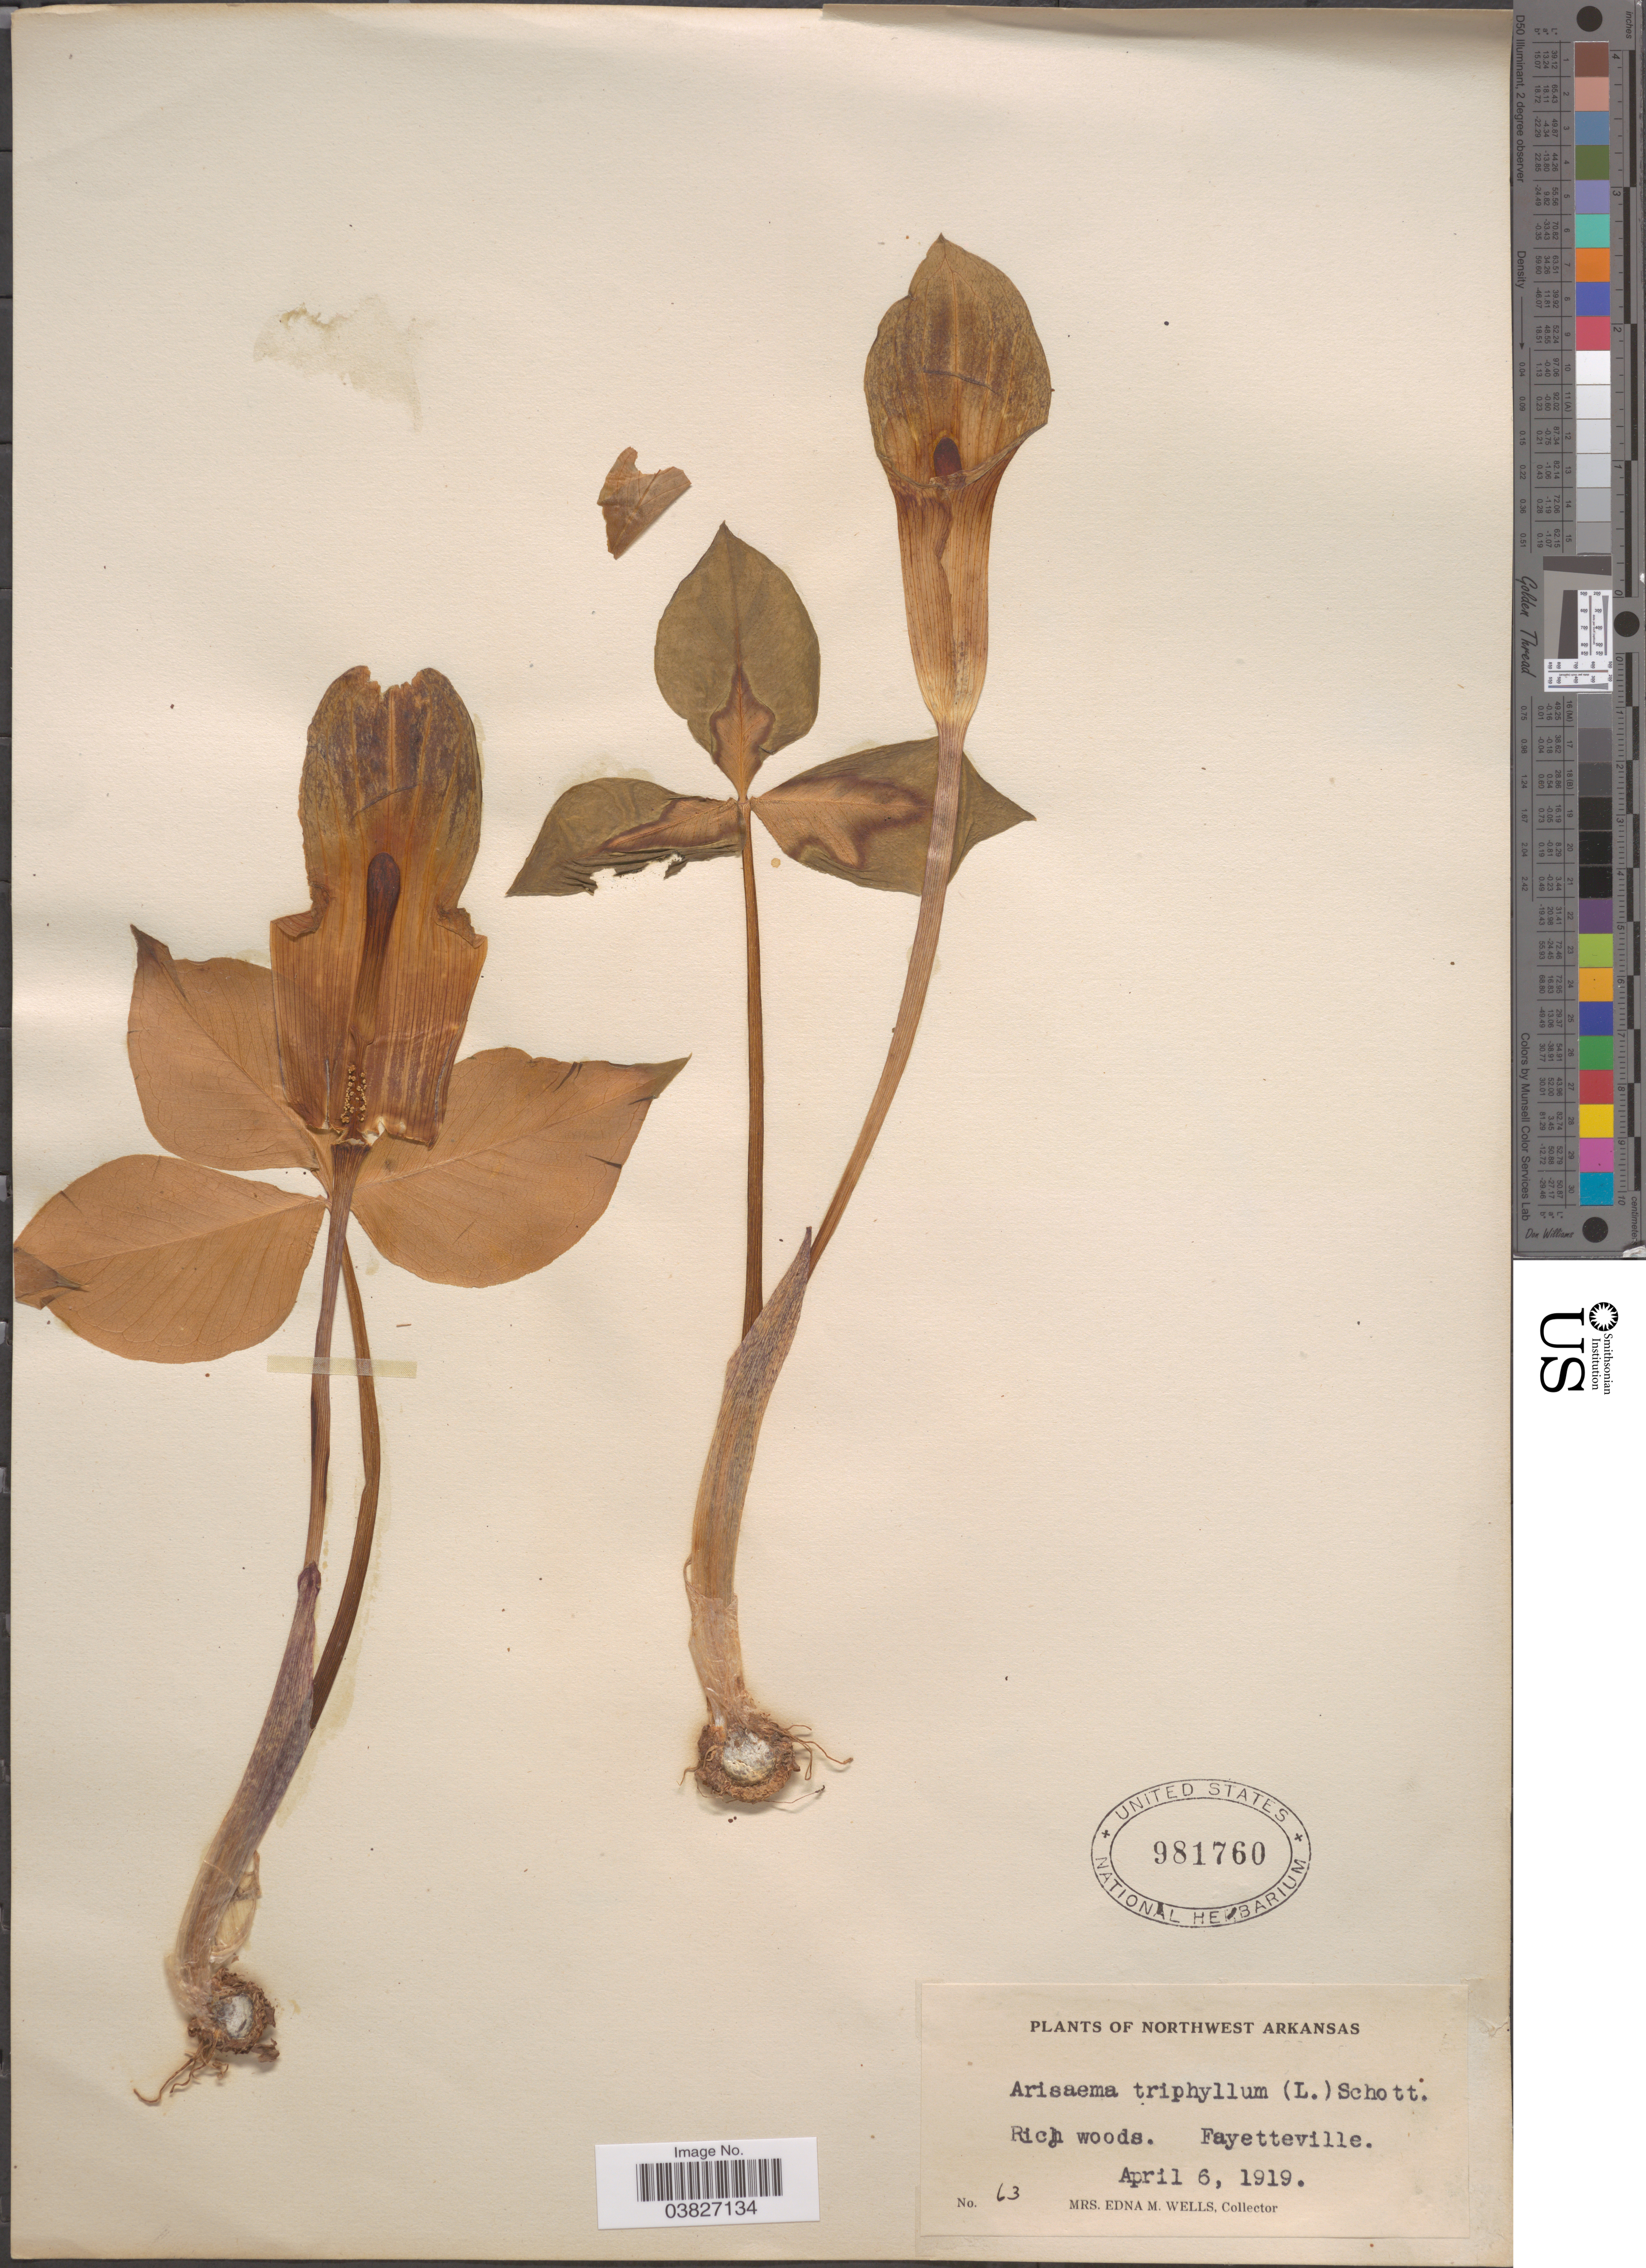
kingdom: Plantae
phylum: Tracheophyta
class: Liliopsida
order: Alismatales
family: Araceae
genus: Arisaema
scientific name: Arisaema triphyllum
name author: (L.) Schott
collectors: E. M. Wells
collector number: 63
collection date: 1919-04-06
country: United States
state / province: Arkansas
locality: Northwest Arkansas. Fayetteville.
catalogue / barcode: US 981760